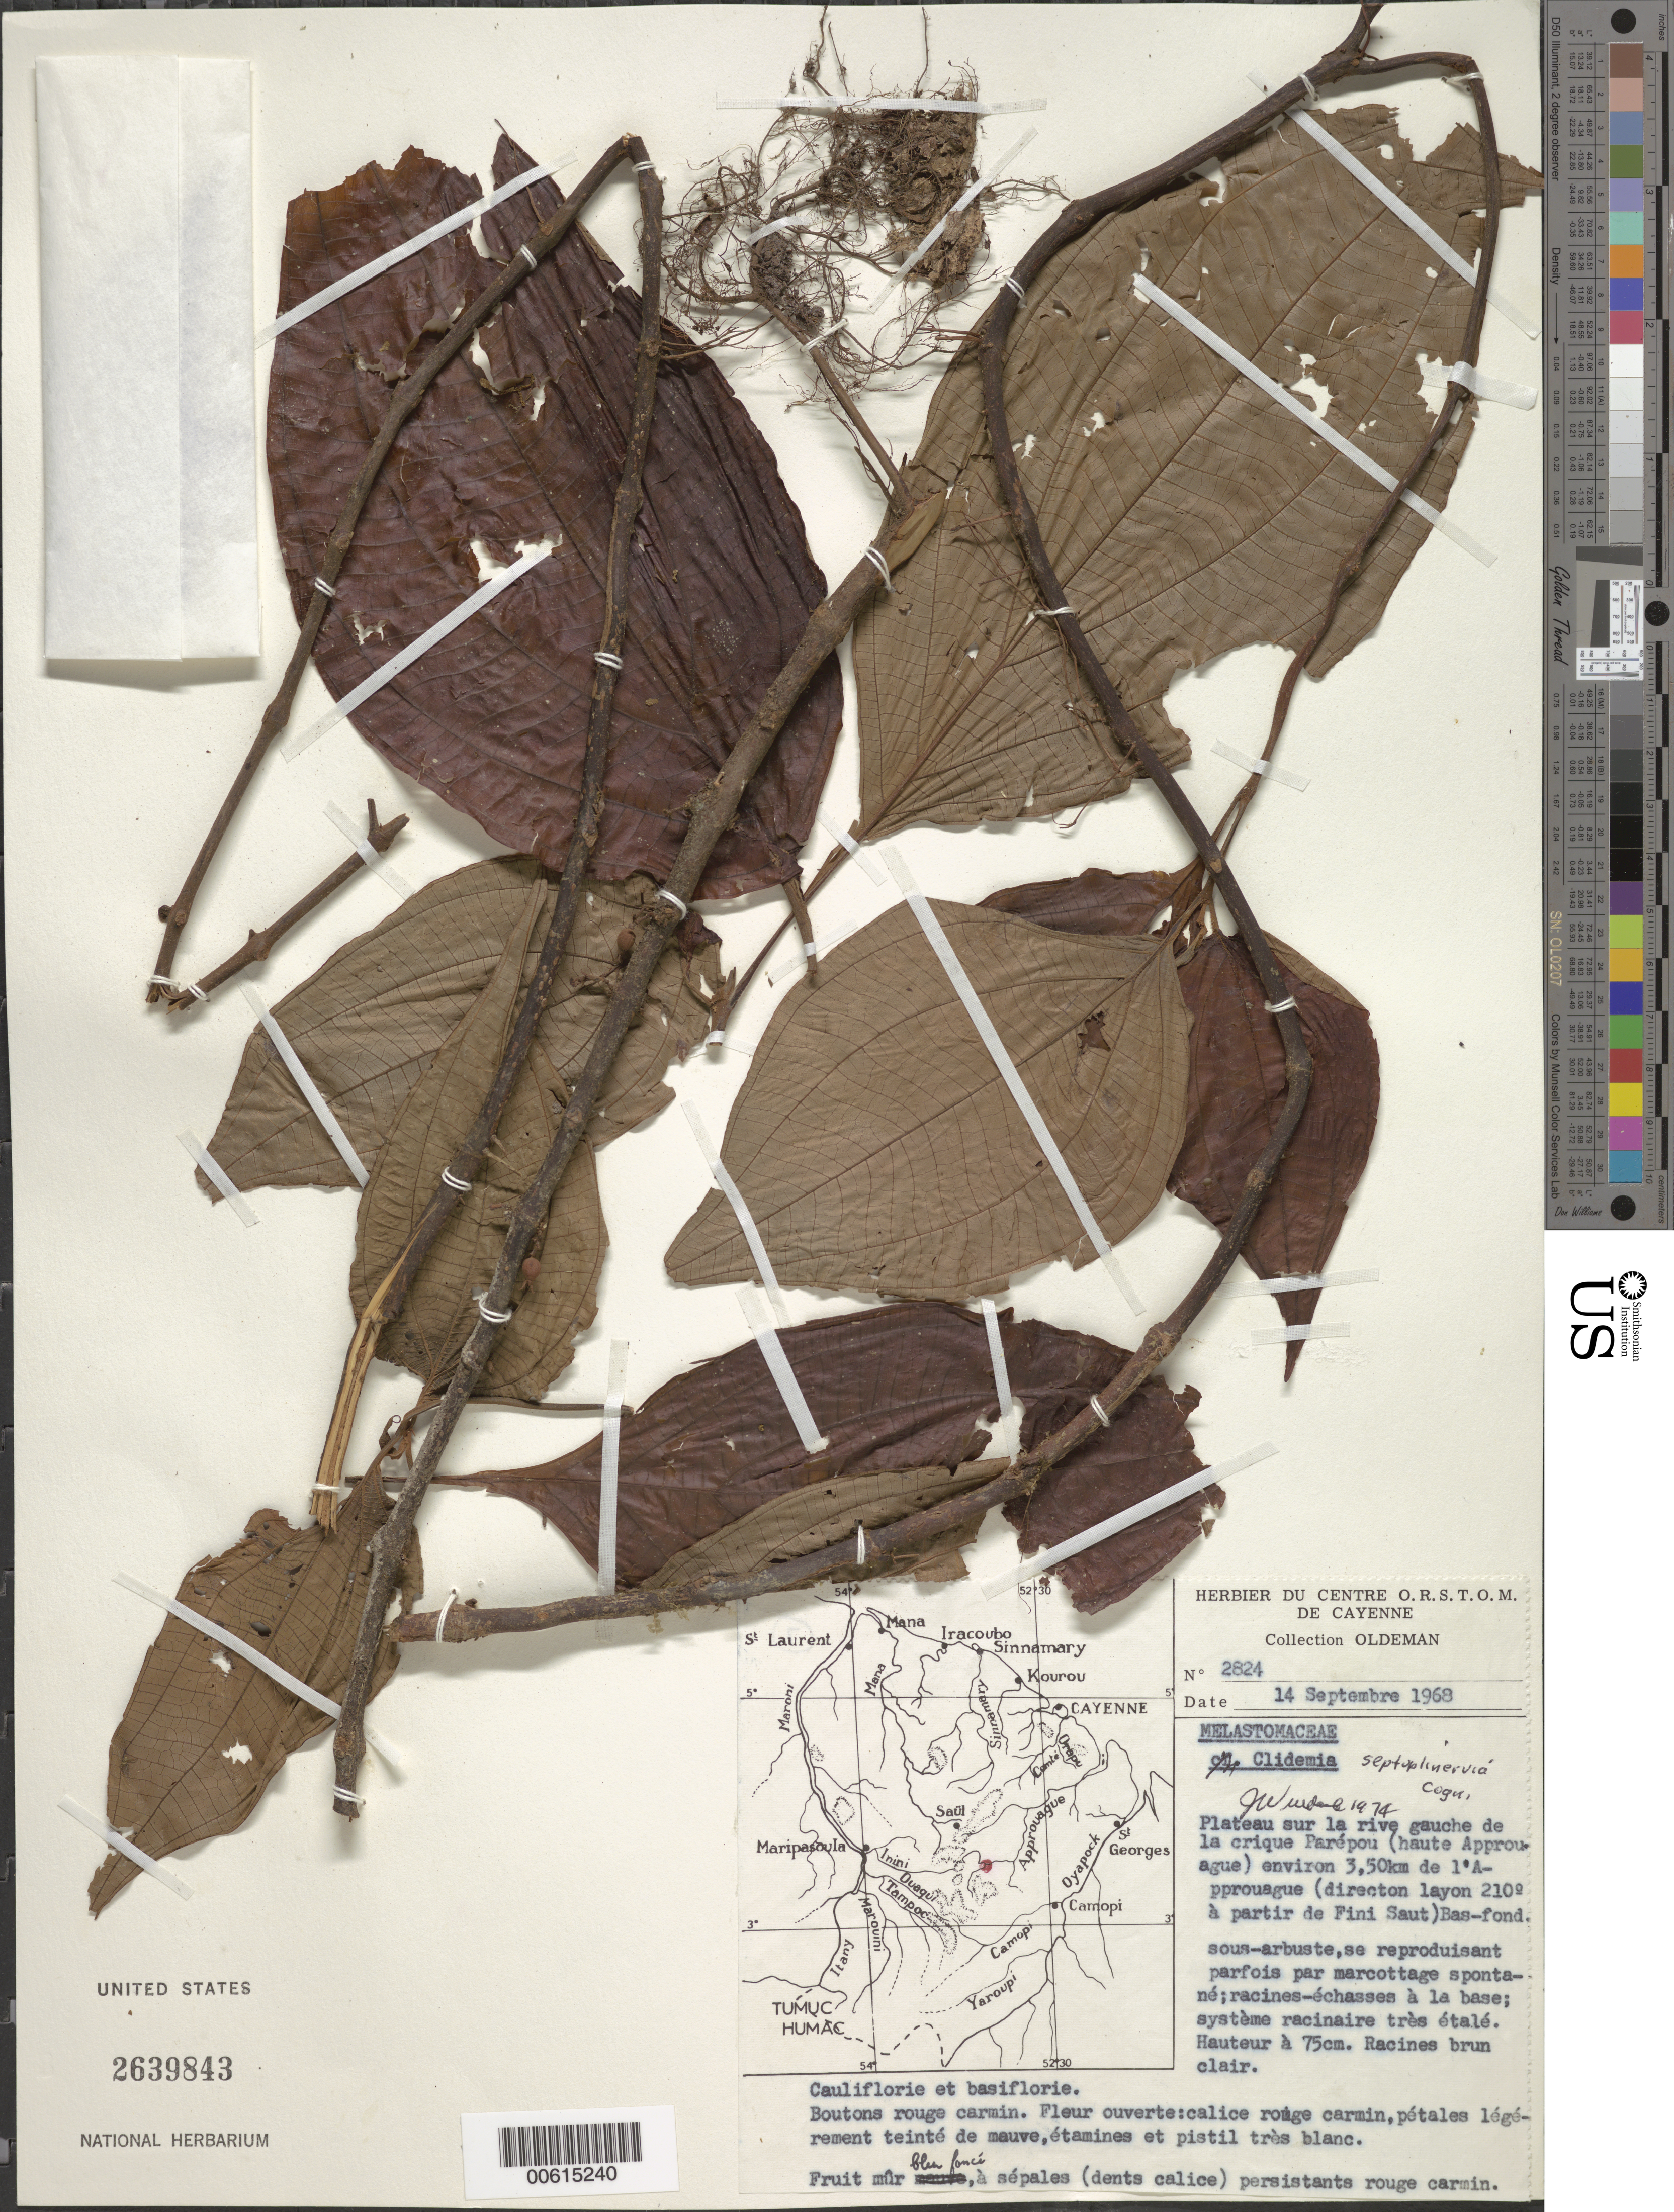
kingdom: Plantae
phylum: Tracheophyta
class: Magnoliopsida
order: Myrtales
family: Melastomataceae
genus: Clidemia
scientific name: Clidemia septuplinervia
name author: Cogn.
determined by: Wurdack, John J., (US), US (UNITED STATES)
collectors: R. Oldeman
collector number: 2824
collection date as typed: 14-Sep-68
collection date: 1968-09-14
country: French Guiana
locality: Crique Parépou (Haute Approuague), env. 3.5 km de l'Approuague (direction layon 210º a partir de Fini Saut) Bas-Fond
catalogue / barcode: US 2639843